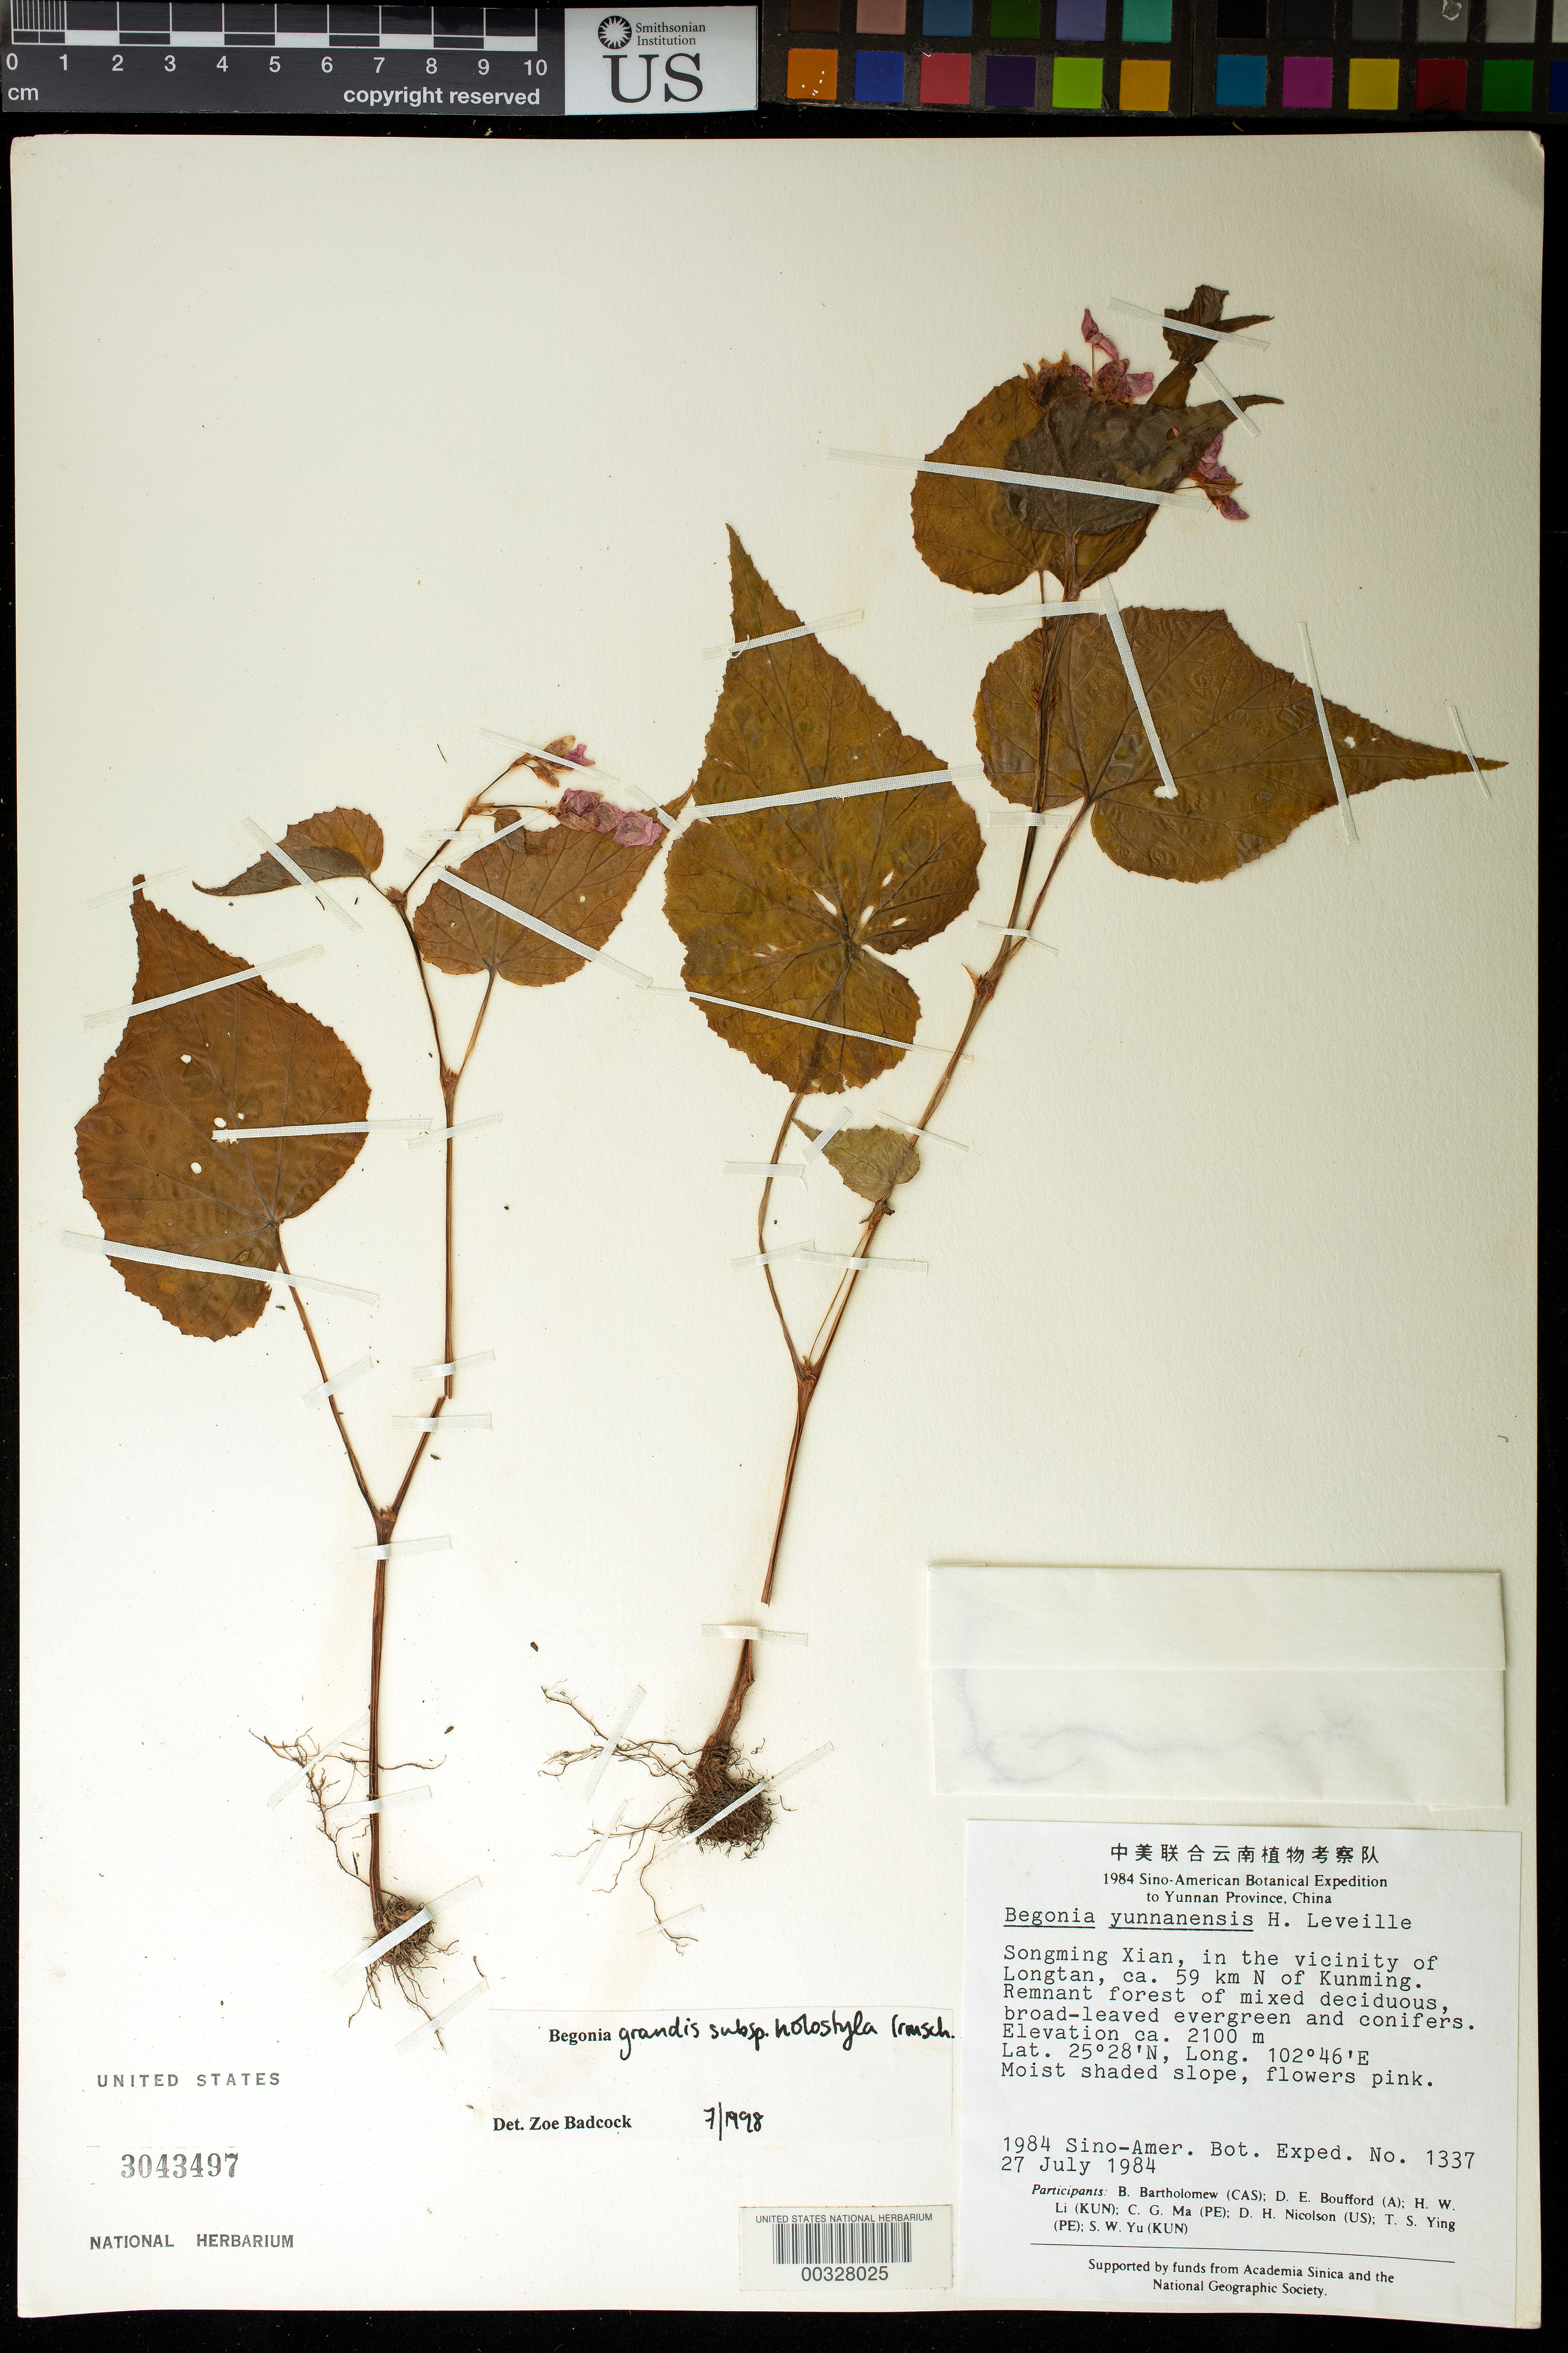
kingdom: Plantae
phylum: Tracheophyta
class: Magnoliopsida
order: Cucurbitales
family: Begoniaceae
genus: Begonia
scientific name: Begonia grandis subsp. holostyla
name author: Irmsch.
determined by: Badcock, Z.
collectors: B. M. Bartholomew, D. E. Boufford, H. W. Li, C. Ma, D. H. Nicolson, T. Ying & S. Yu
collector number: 1337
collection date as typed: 27 Jul 1984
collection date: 1984-07-27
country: China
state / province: Yunnan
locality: Songming Xian, vicinity of Longtan, ca. 59 km N of Kunming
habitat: Remnamt forest of mixed deciduous broad-leaved evergreen and conifers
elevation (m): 2100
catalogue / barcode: US 3043497